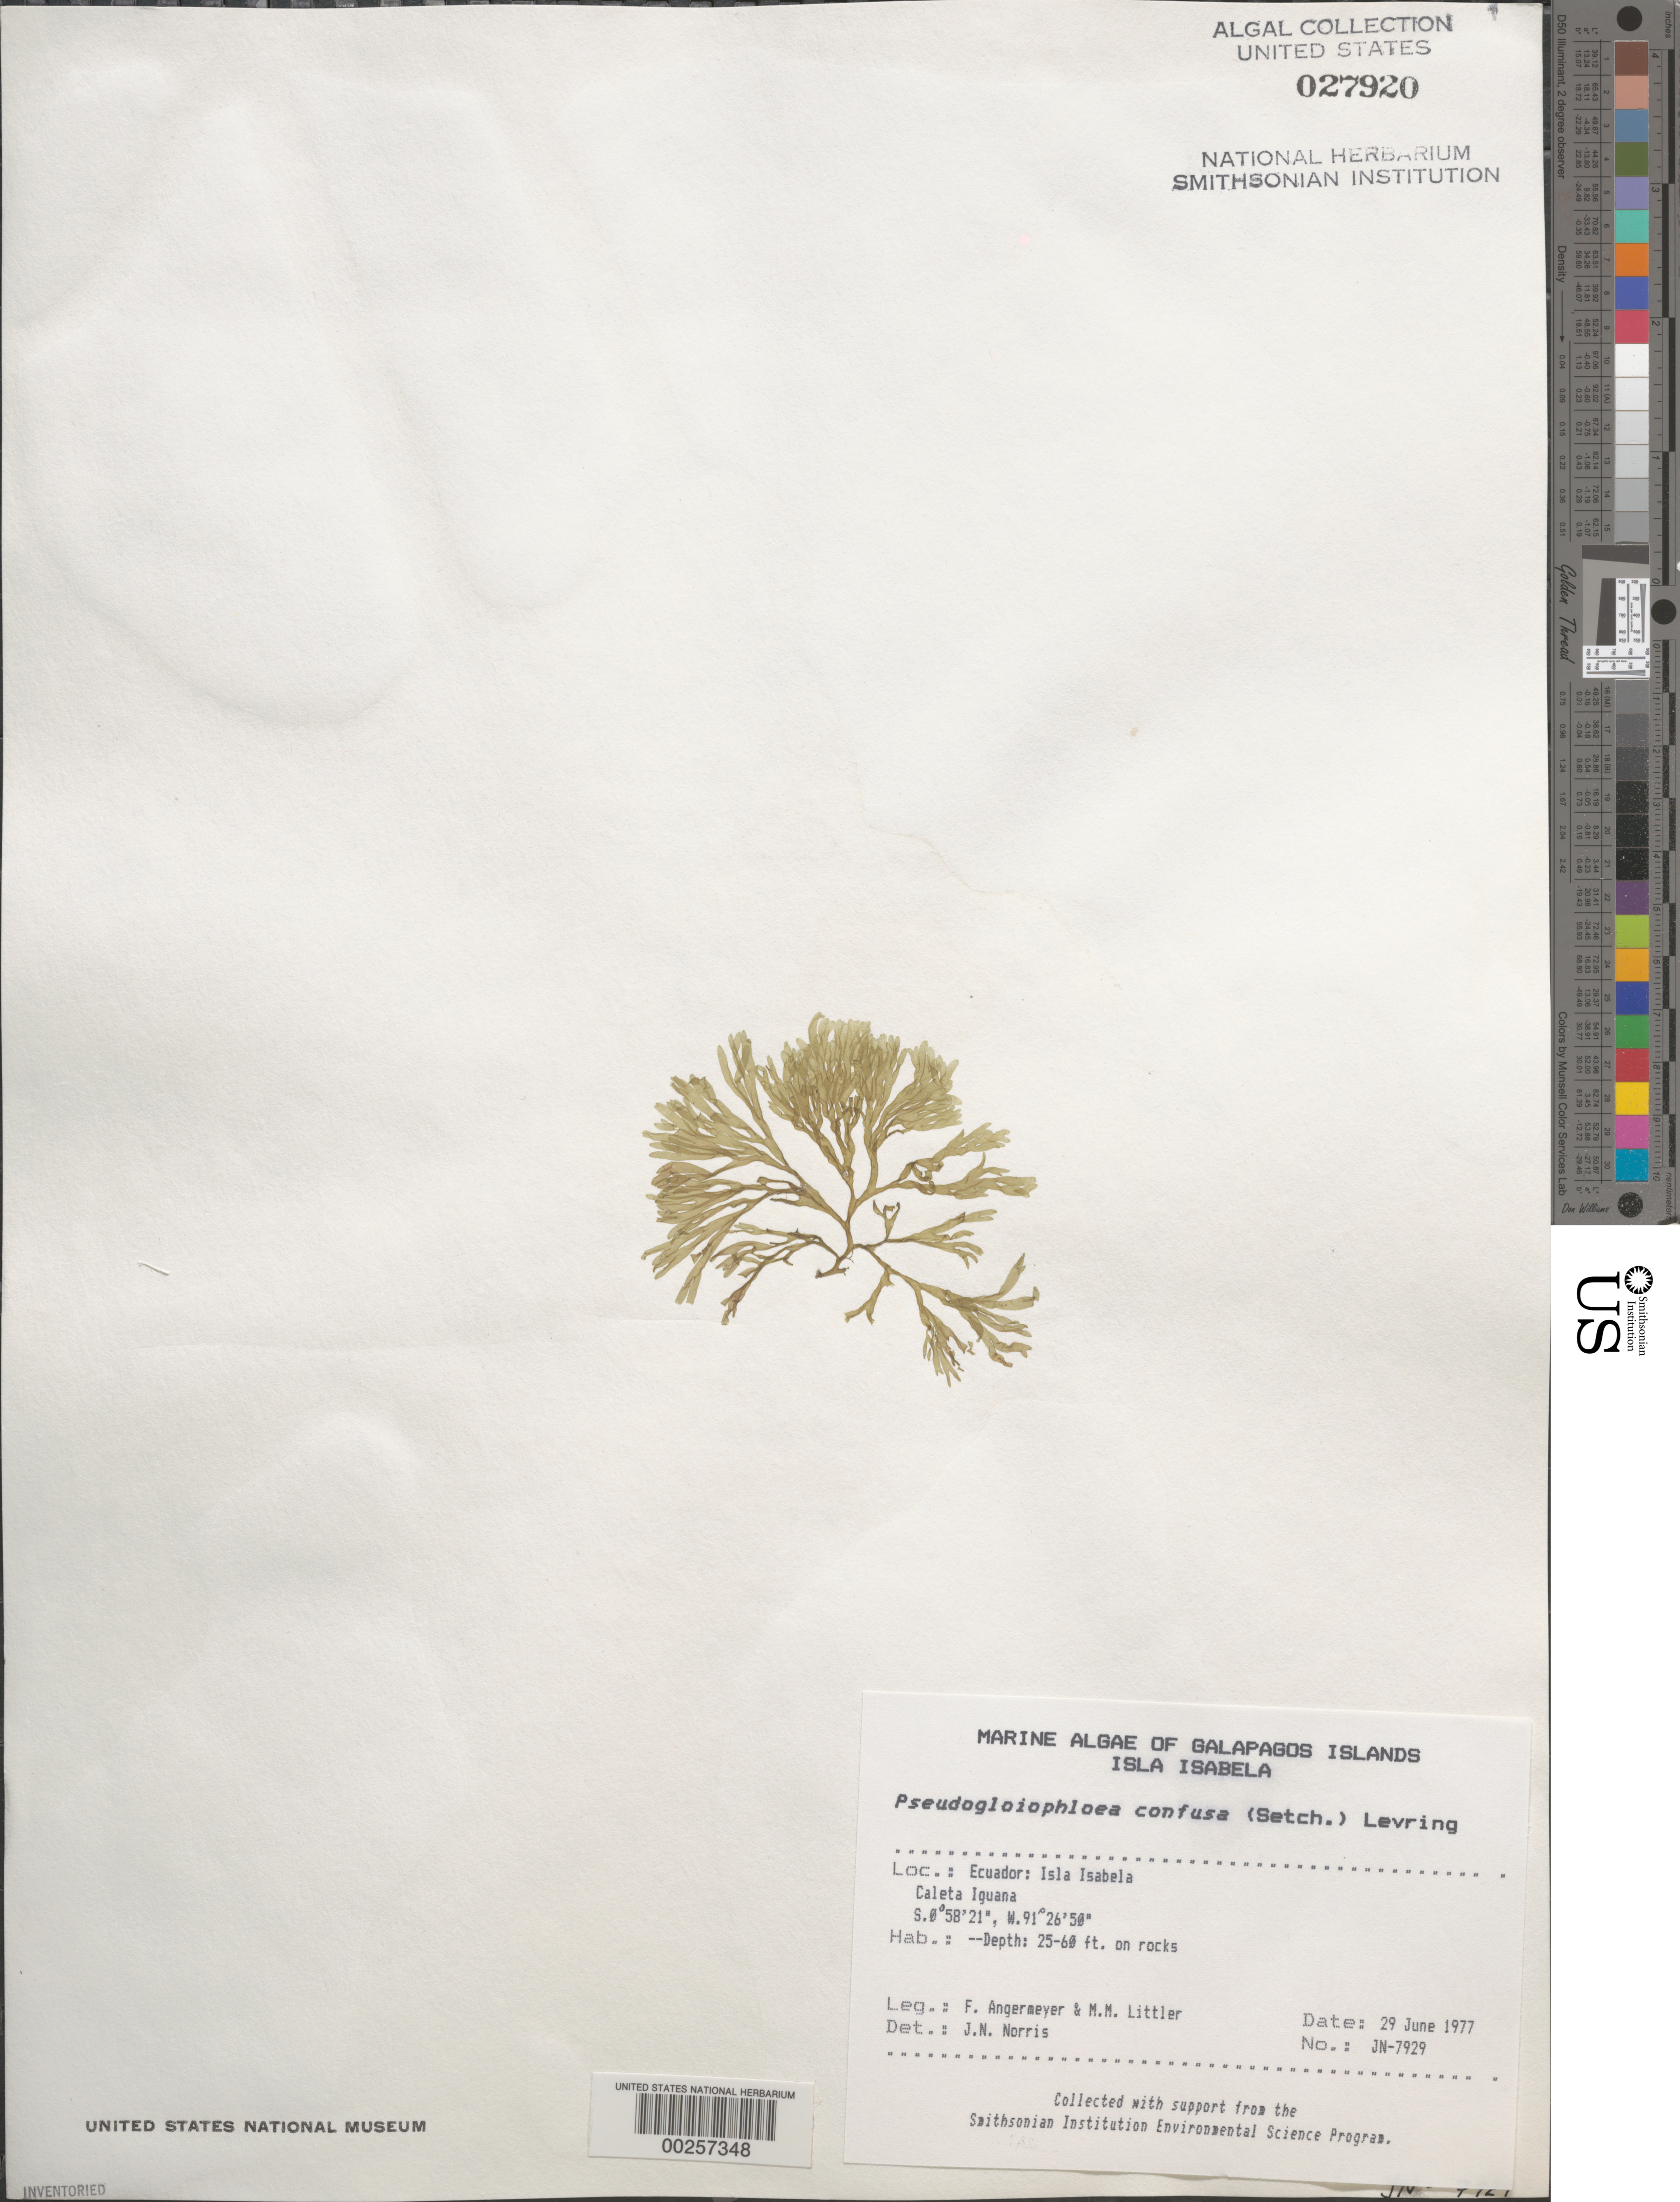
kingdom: Plantae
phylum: Rhodophyta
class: Florideophyceae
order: Nemaliales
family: Scinaiaceae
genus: Scinaia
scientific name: Scinaia confusa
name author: (Setch.) Huisman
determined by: Algae name updating Project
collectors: F. Angermeyer & M. M. Littler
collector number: Jn-7929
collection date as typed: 29 Jun 1977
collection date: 1977-06-29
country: Ecuador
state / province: Colón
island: Isabela [Albemarle]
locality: Caleta Iguana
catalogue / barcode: US 27920